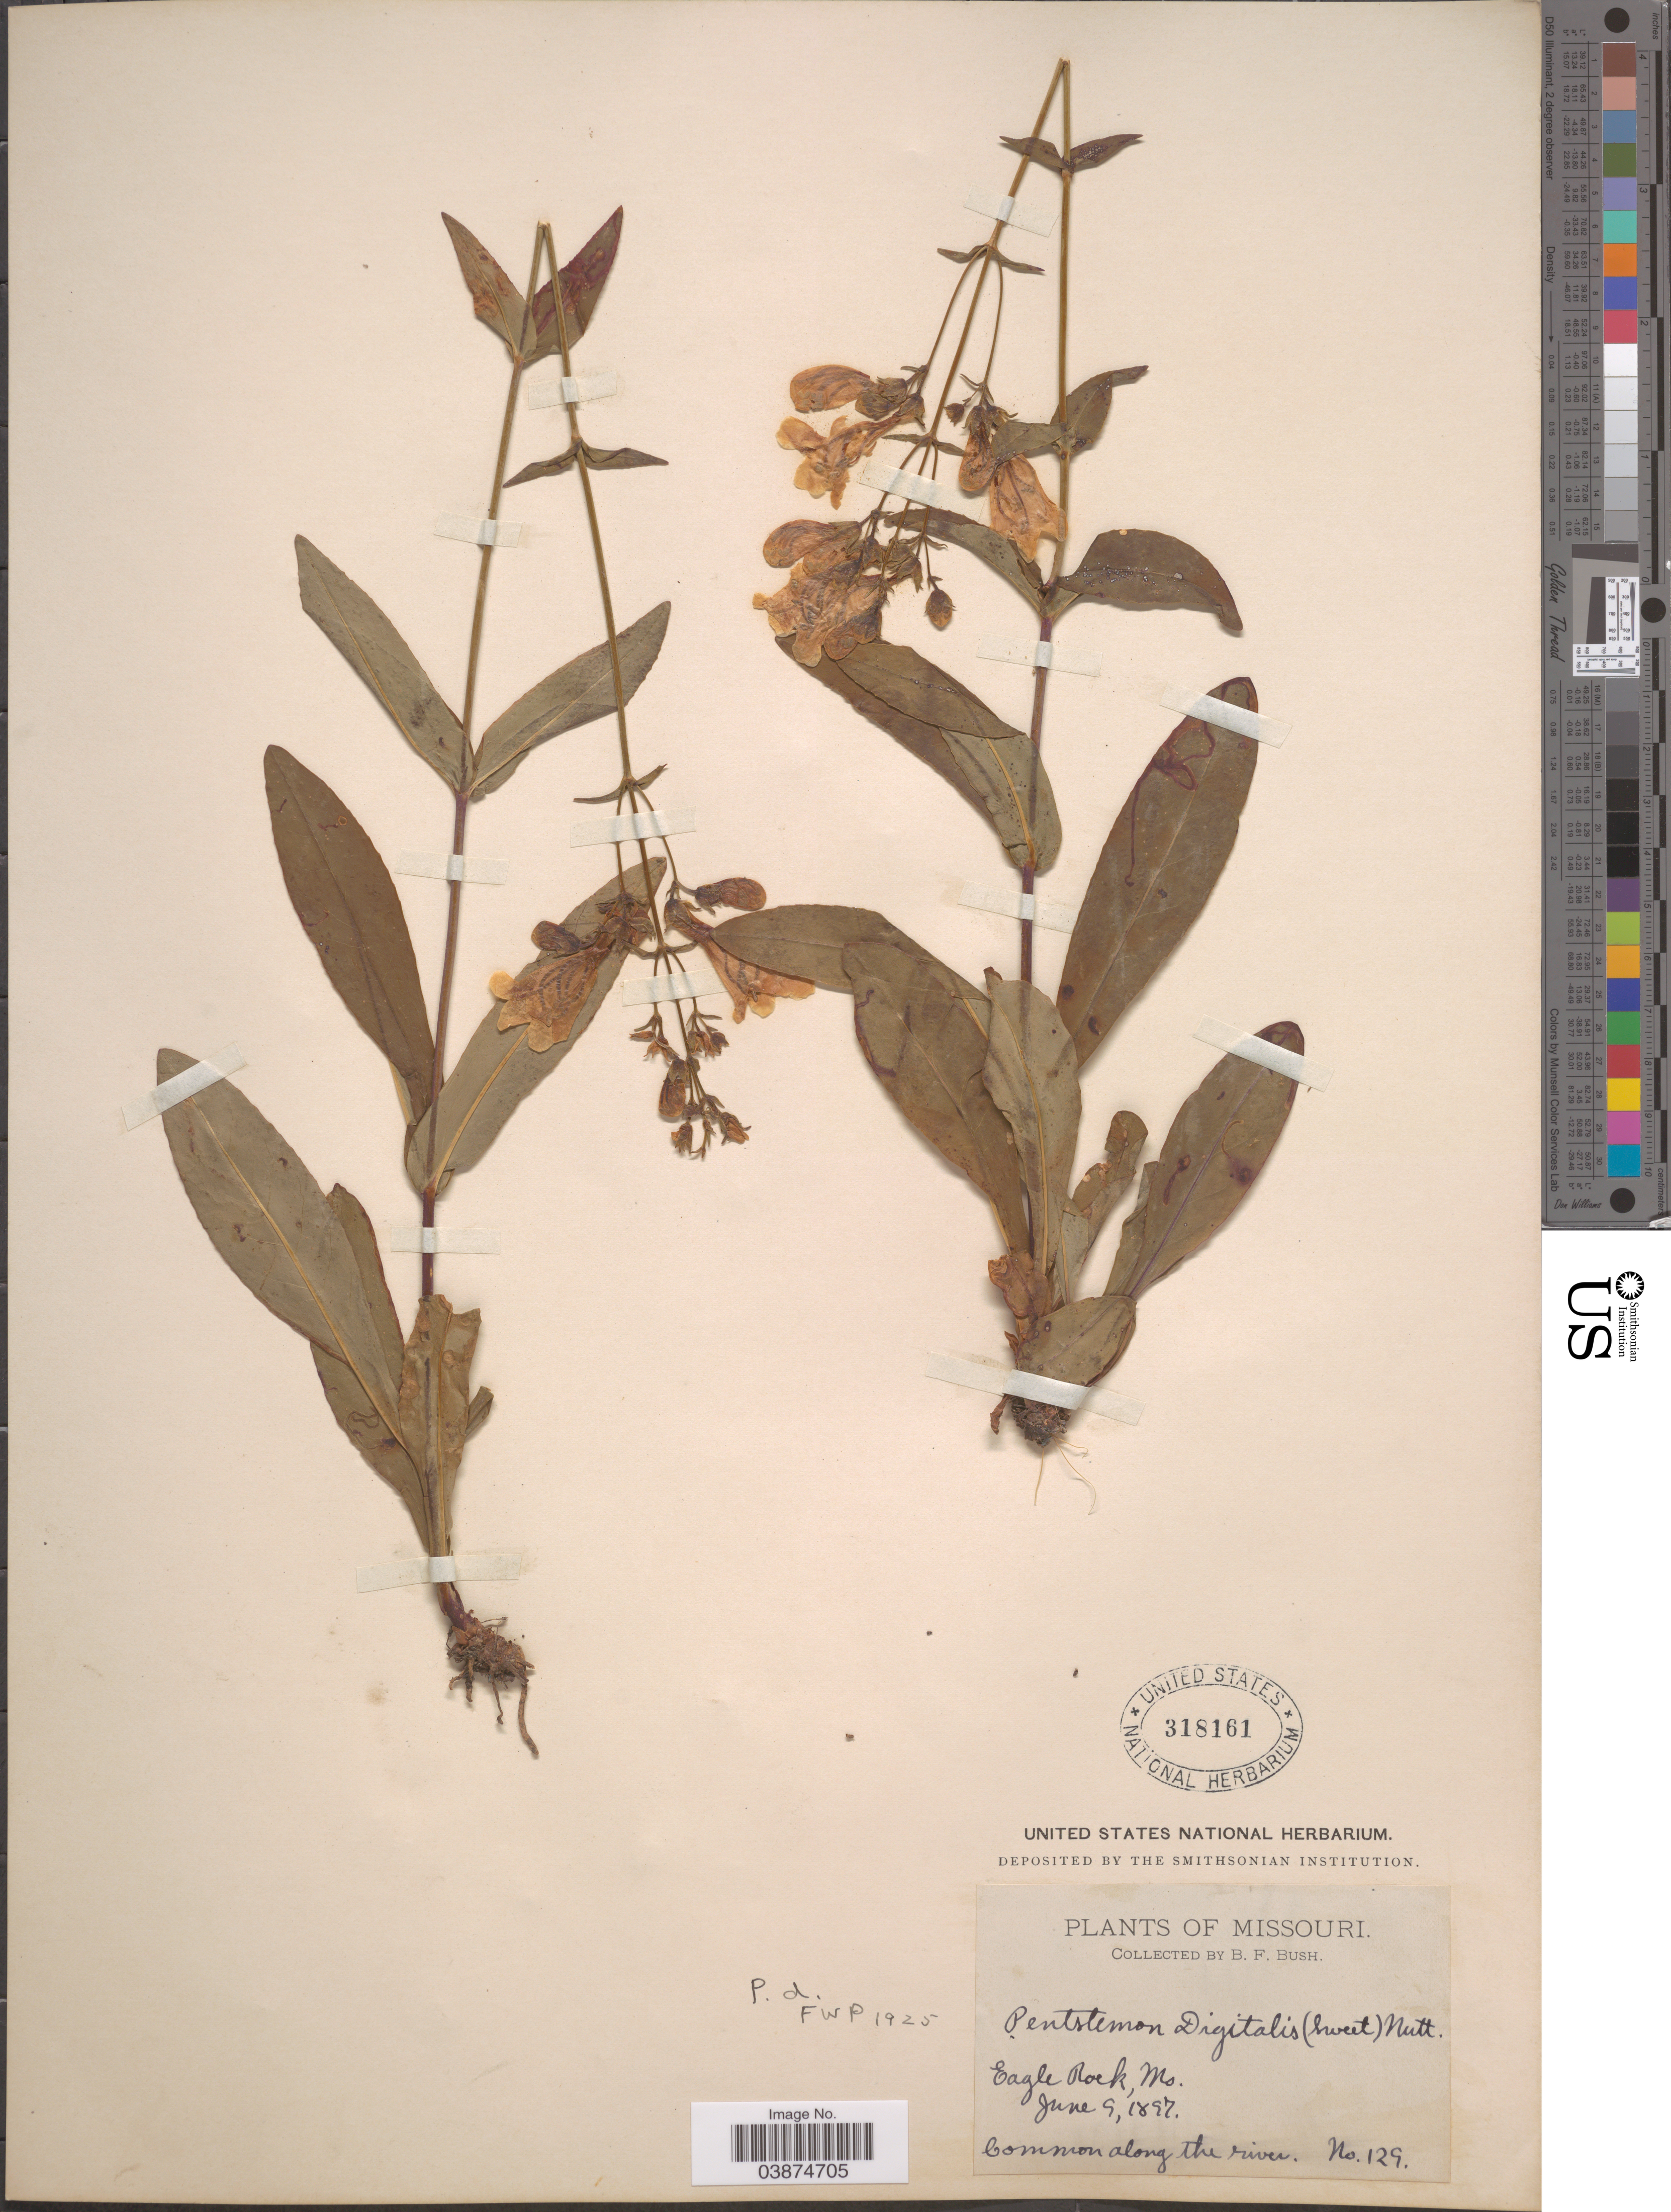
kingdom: Plantae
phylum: Tracheophyta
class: Magnoliopsida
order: Lamiales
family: Plantaginaceae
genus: Penstemon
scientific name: Penstemon digitalis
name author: Nutt. ex Sims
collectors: B. F. Bush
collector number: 129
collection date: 1897-06-09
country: United States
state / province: Missouri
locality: Eagle Rock.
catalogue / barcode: US 318161